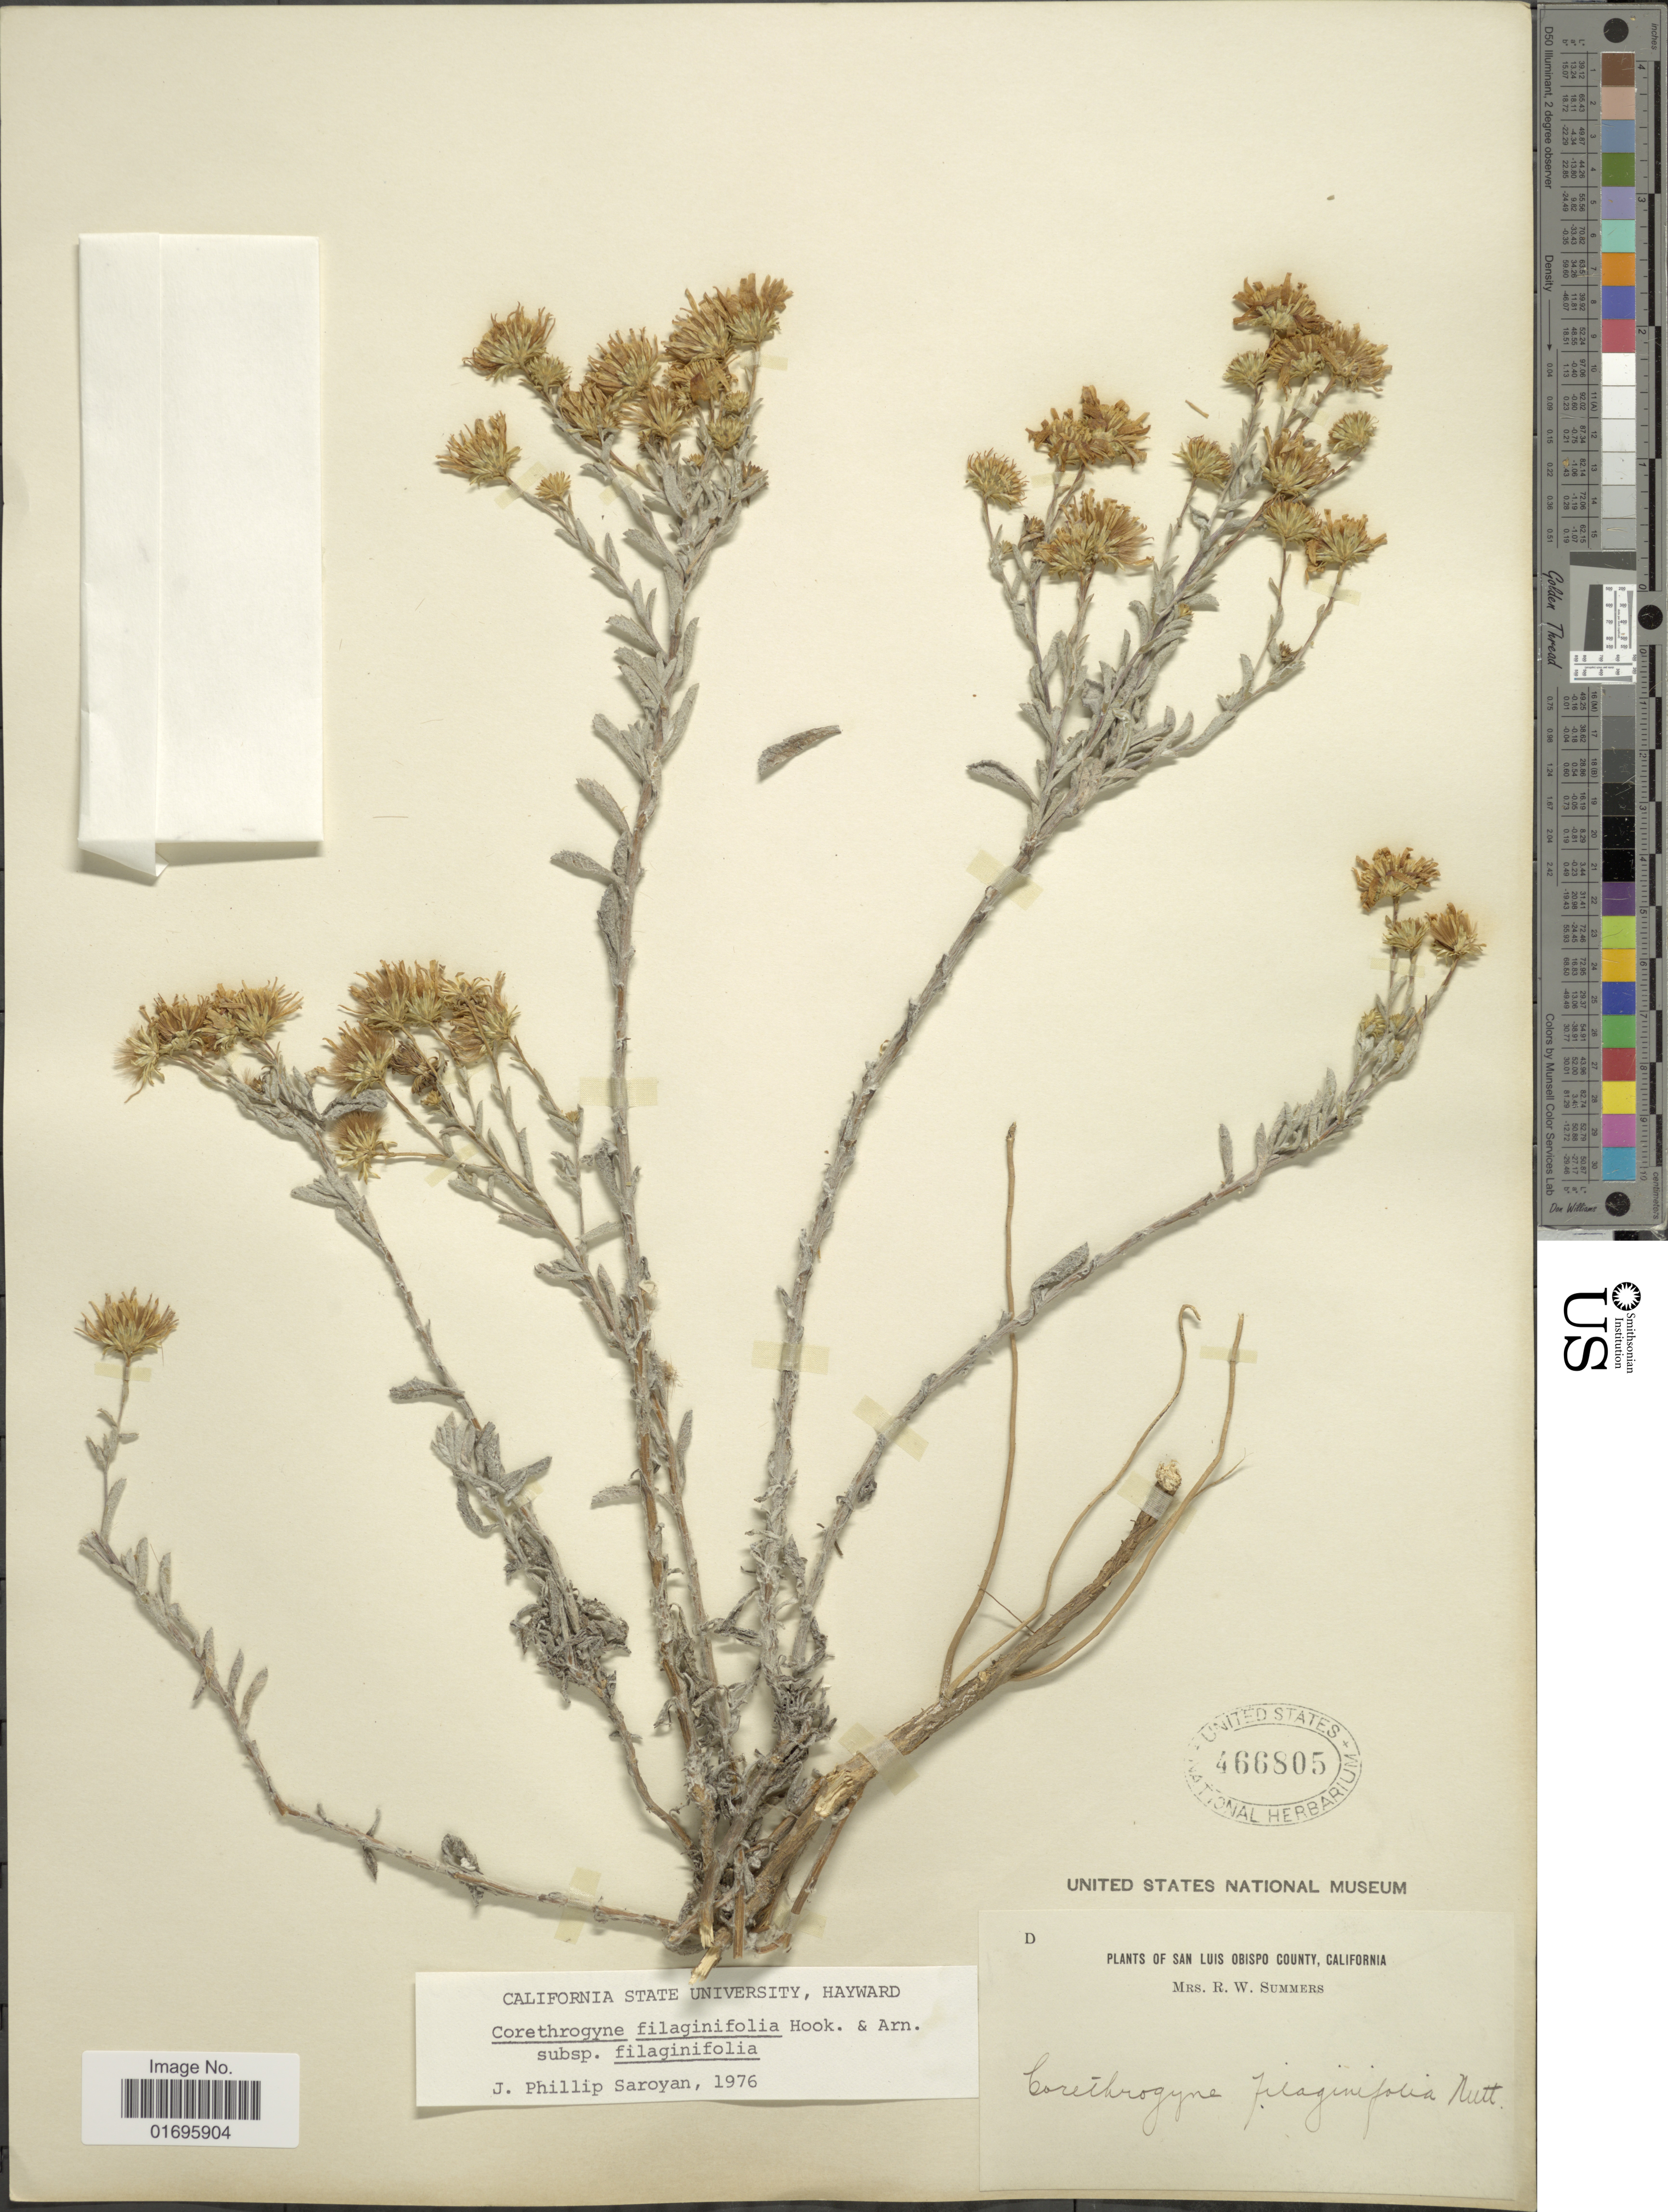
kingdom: Plantae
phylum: Tracheophyta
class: Magnoliopsida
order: Asterales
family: Asteraceae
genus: Corethrogyne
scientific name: Corethrogyne filaginifolia var. filaginifolia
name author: (Hook.) Nutt.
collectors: R. Summers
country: United States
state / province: California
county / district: San Luis Obispo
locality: San Luis Obispo County, California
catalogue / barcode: US 466805